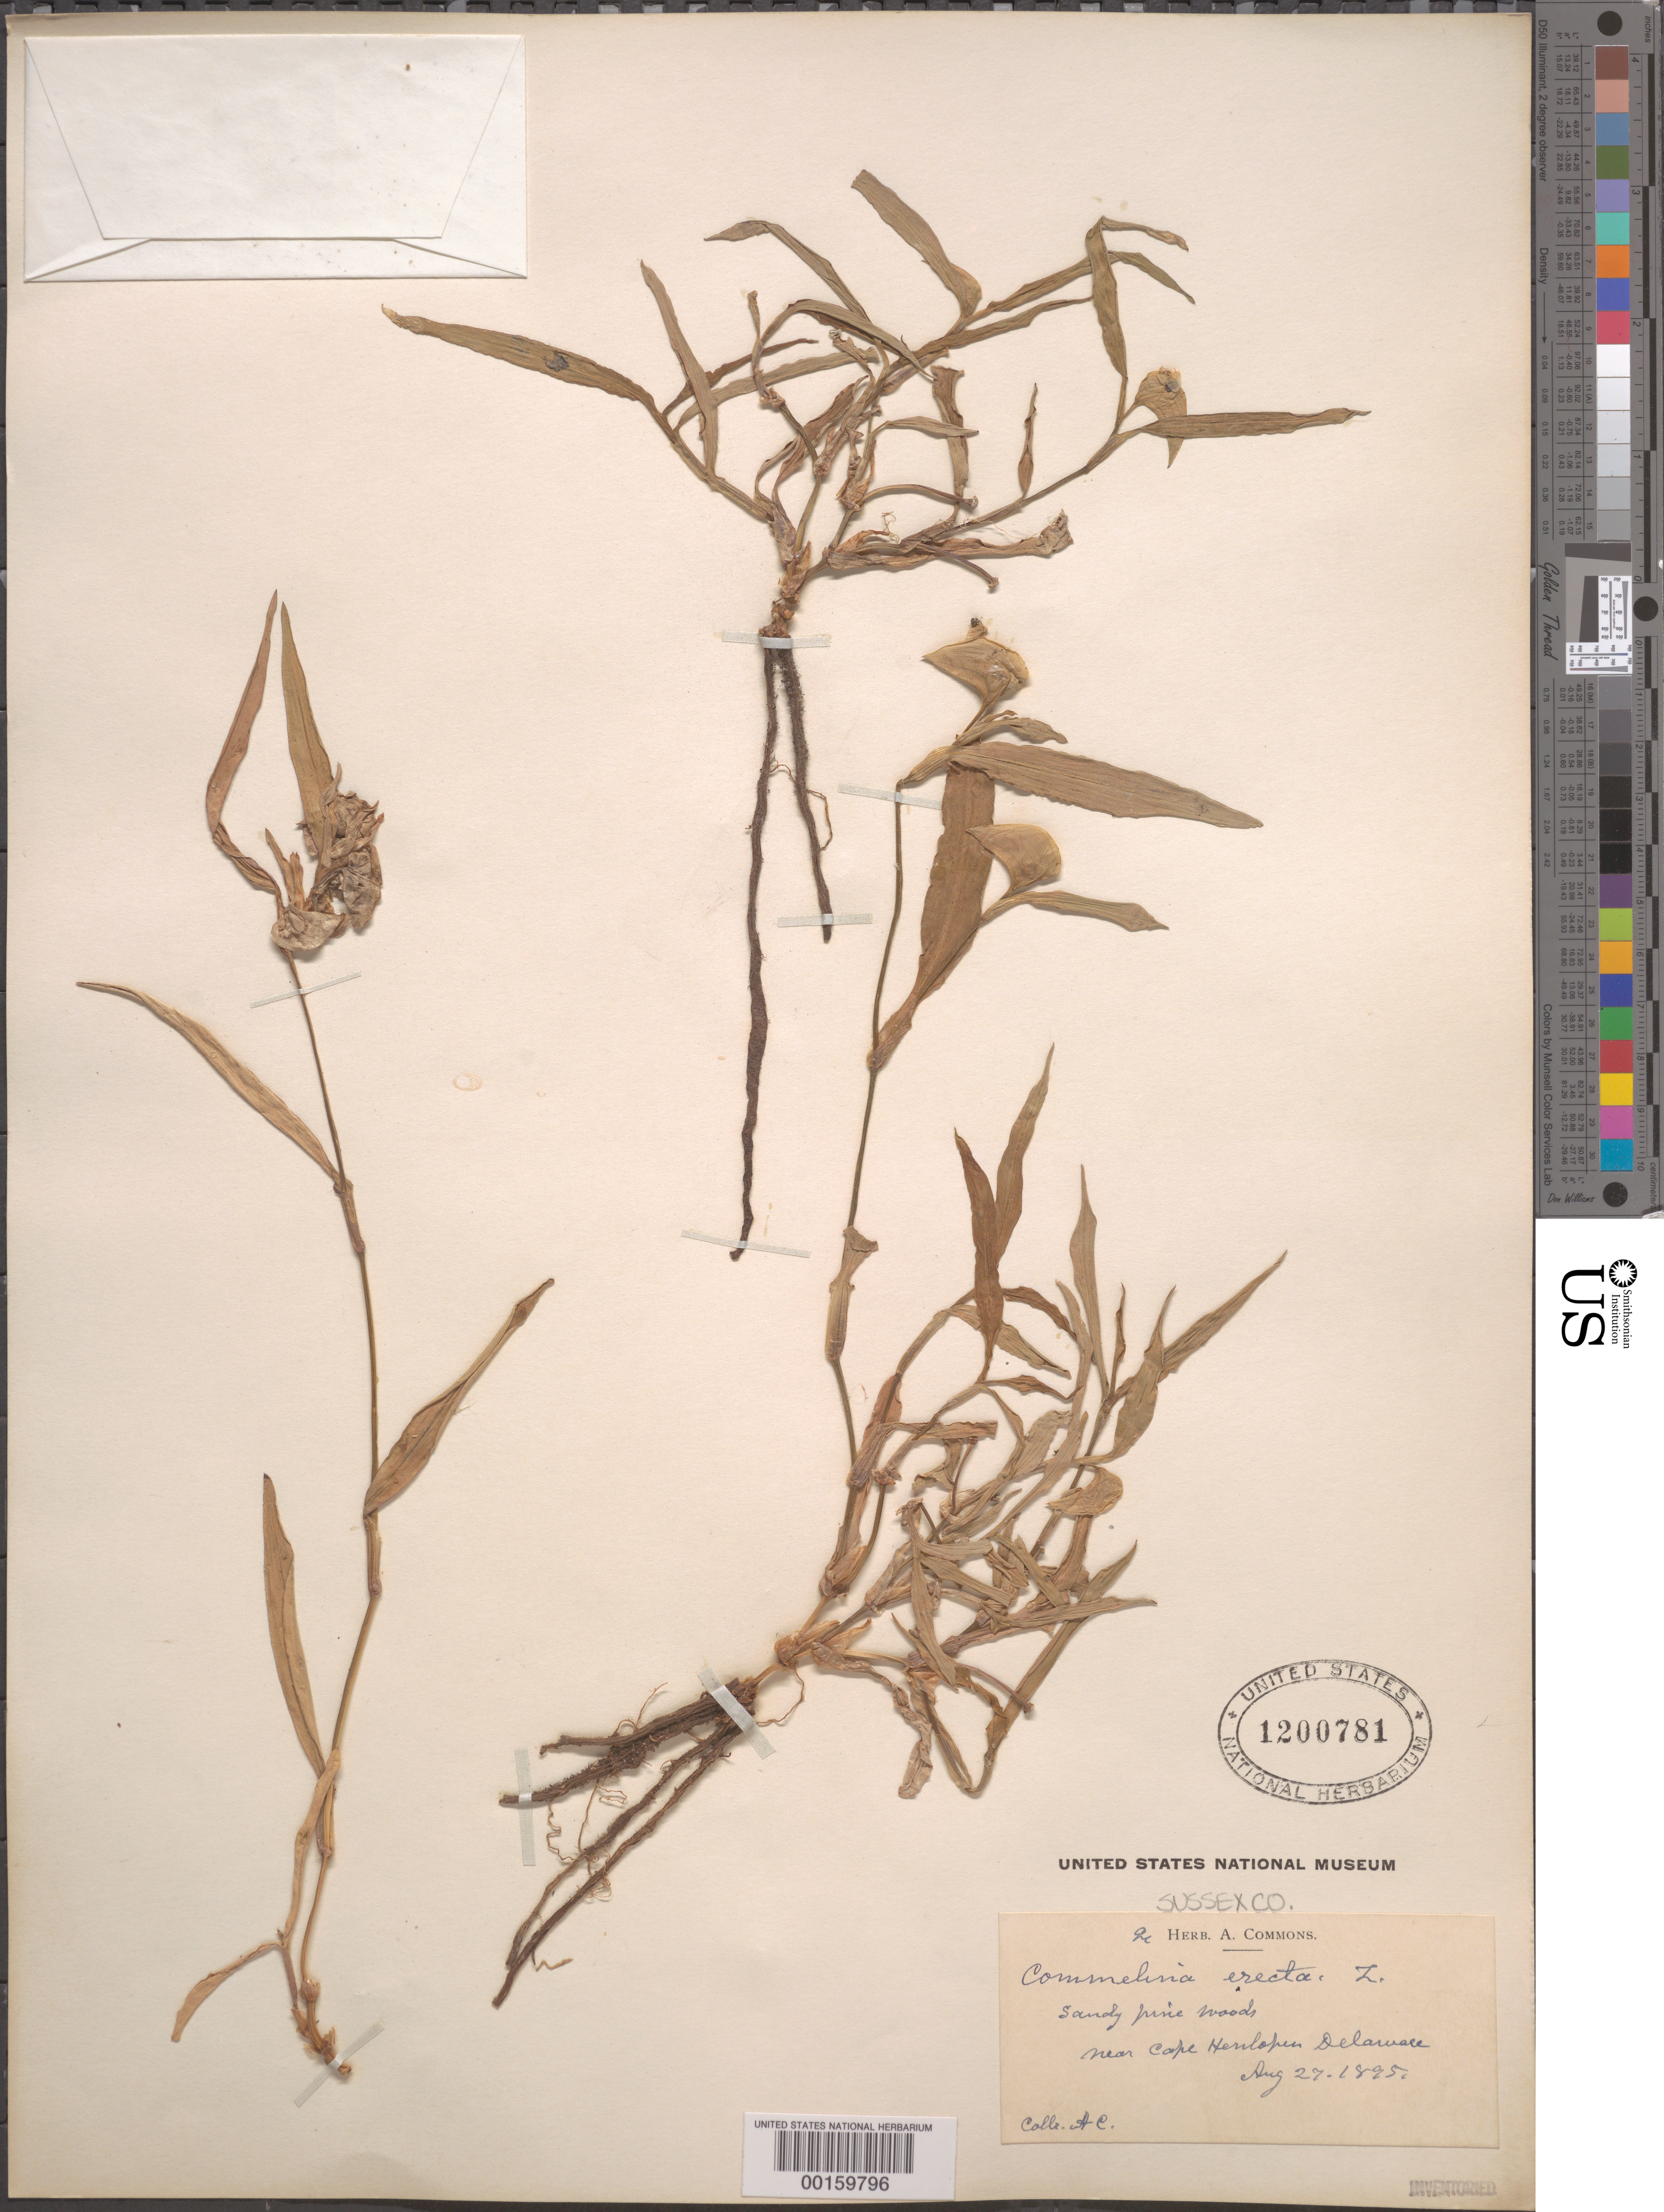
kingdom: Plantae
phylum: Tracheophyta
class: Liliopsida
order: Commelinales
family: Commelinaceae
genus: Commelina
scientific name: Commelina erecta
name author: L.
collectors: A. Commons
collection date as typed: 27 Aug 1895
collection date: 1895-08-27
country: United States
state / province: Delaware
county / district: Sussex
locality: Near cape henlopen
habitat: Sandy pine woods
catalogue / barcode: US 1200781